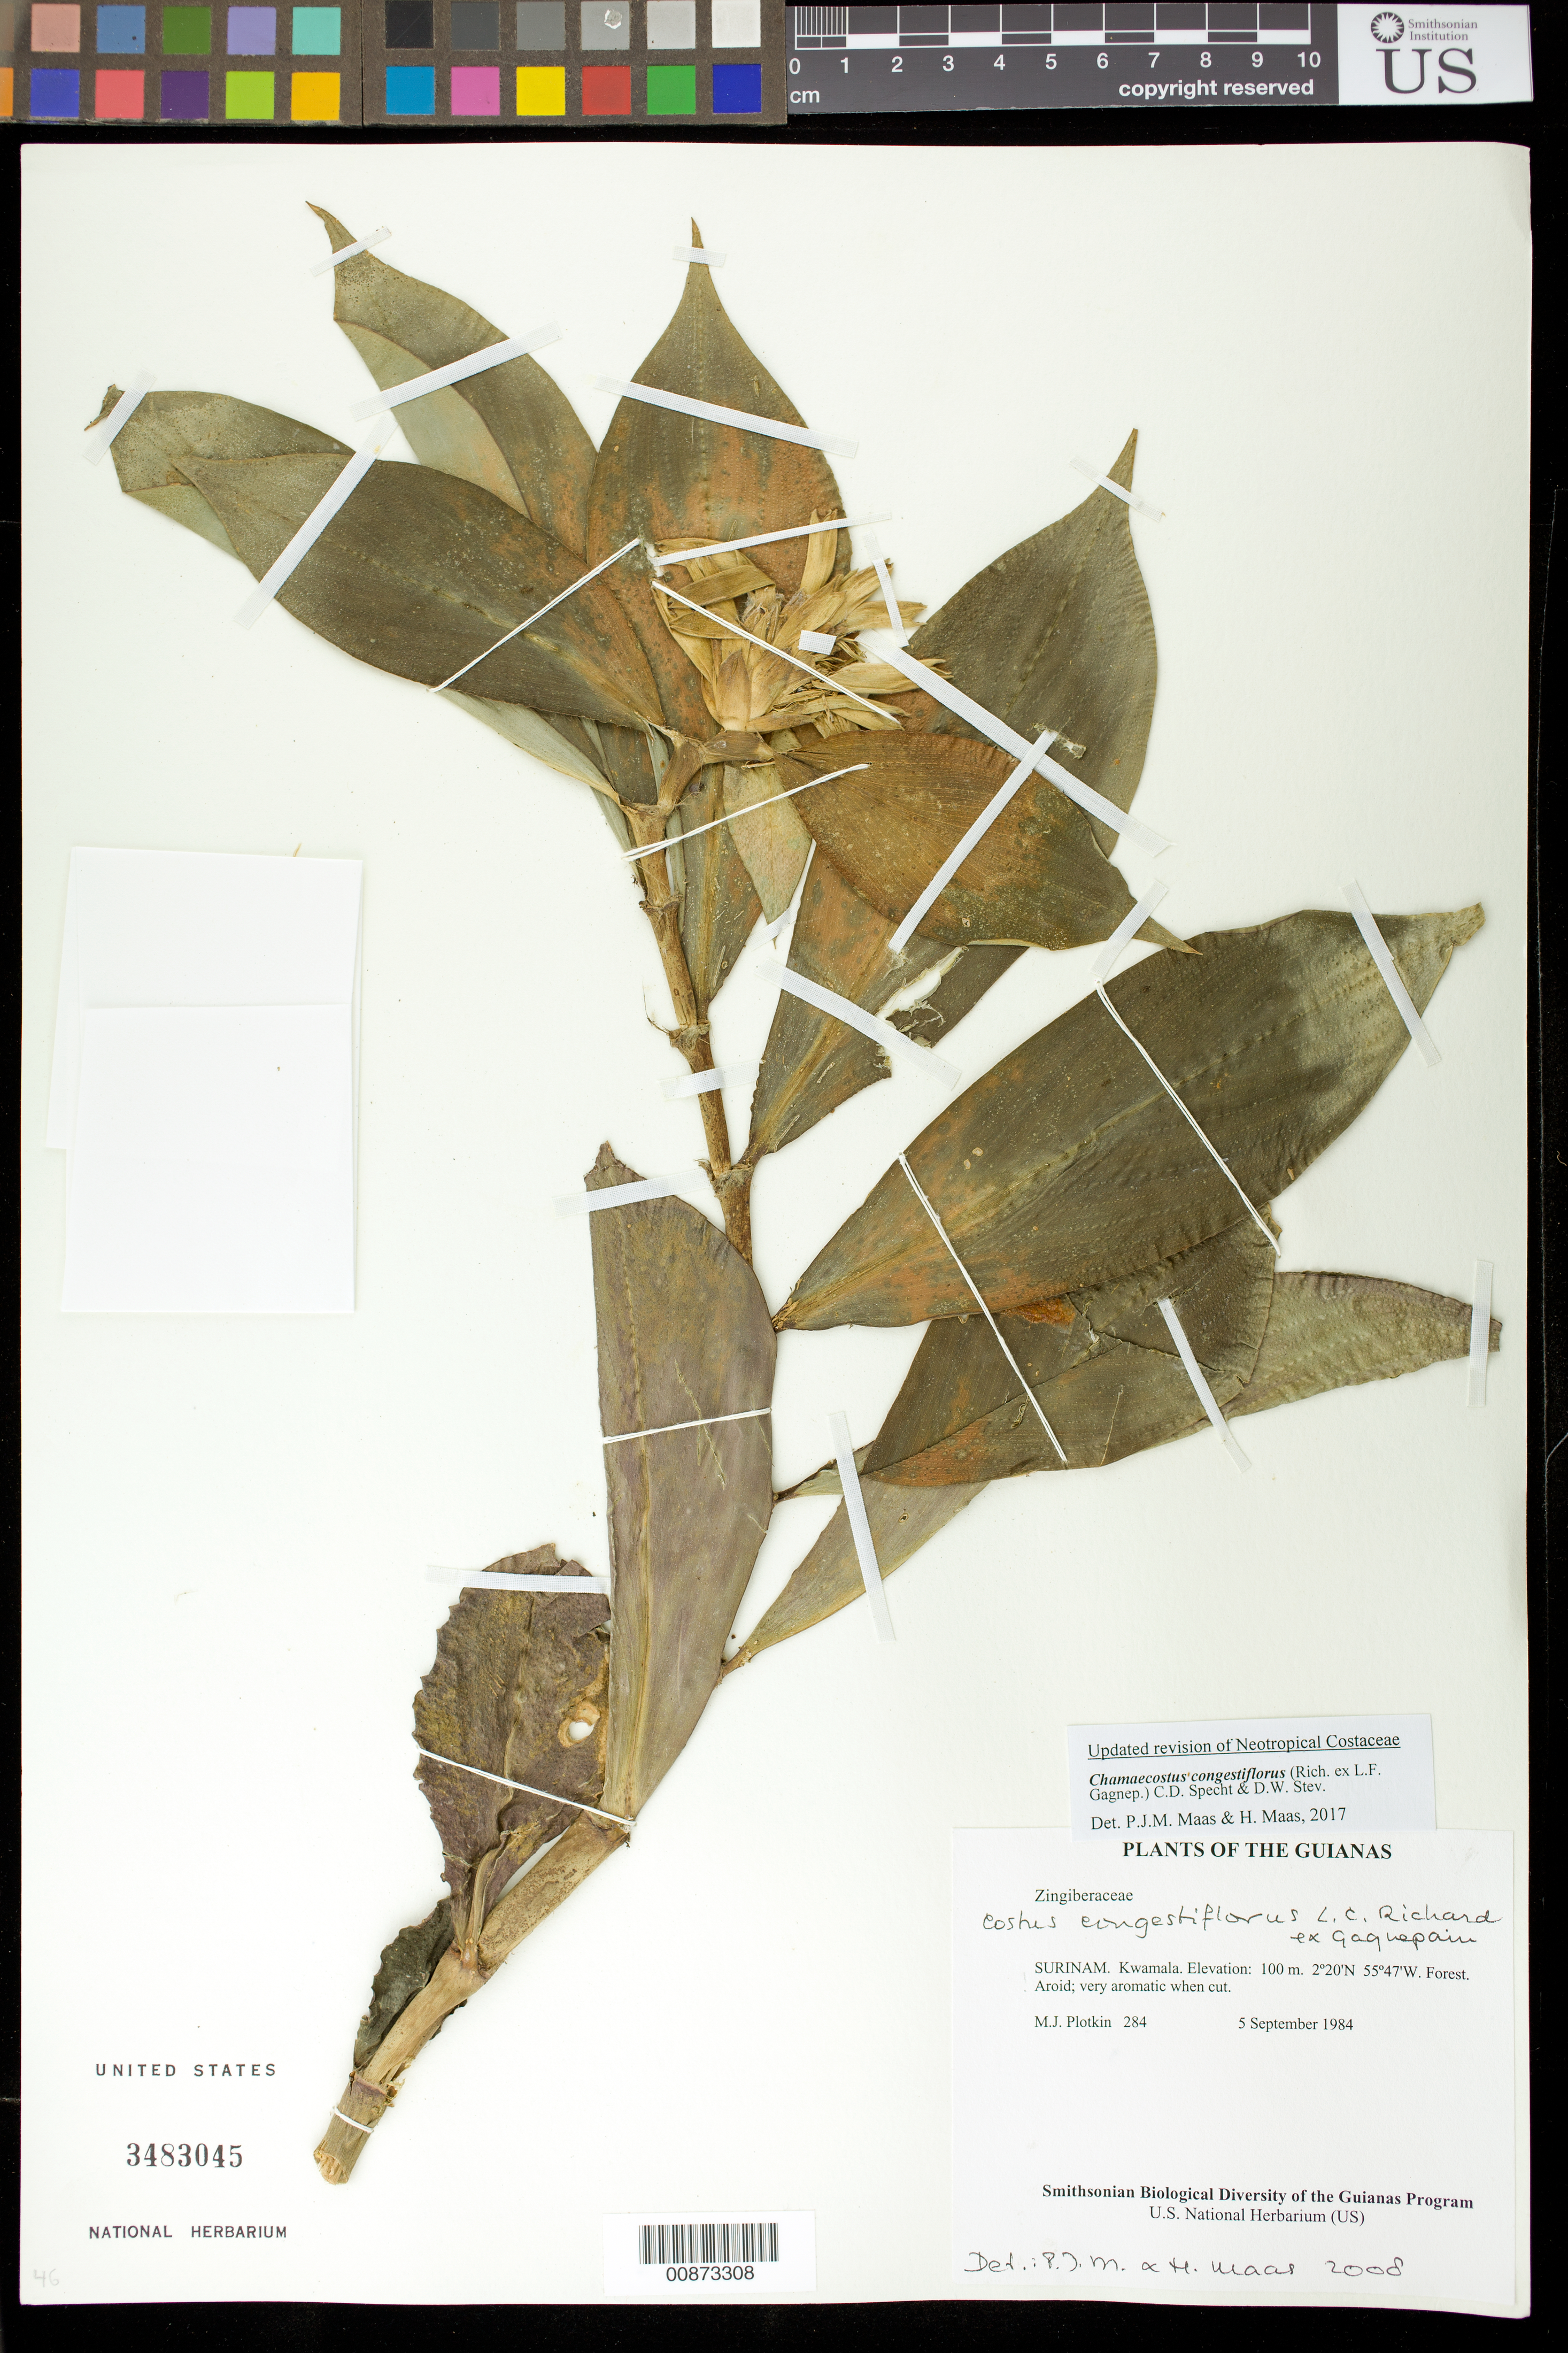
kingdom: Plantae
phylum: Tracheophyta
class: Liliopsida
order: Zingiberales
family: Costaceae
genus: Chamaecostus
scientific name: Chamaecostus congestiflorus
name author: (Rich. ex L.F. Gagnep.) C.D. Specht & D.W. Stev.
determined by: Maas, Paul J.; Maas, H.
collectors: M. Plotkin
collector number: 284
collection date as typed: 5 September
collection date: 1984-09-05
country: Suriname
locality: Kwamala.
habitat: Forest. Aroid;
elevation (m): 100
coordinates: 2 20 N, 55 47 W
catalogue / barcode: US 3483045